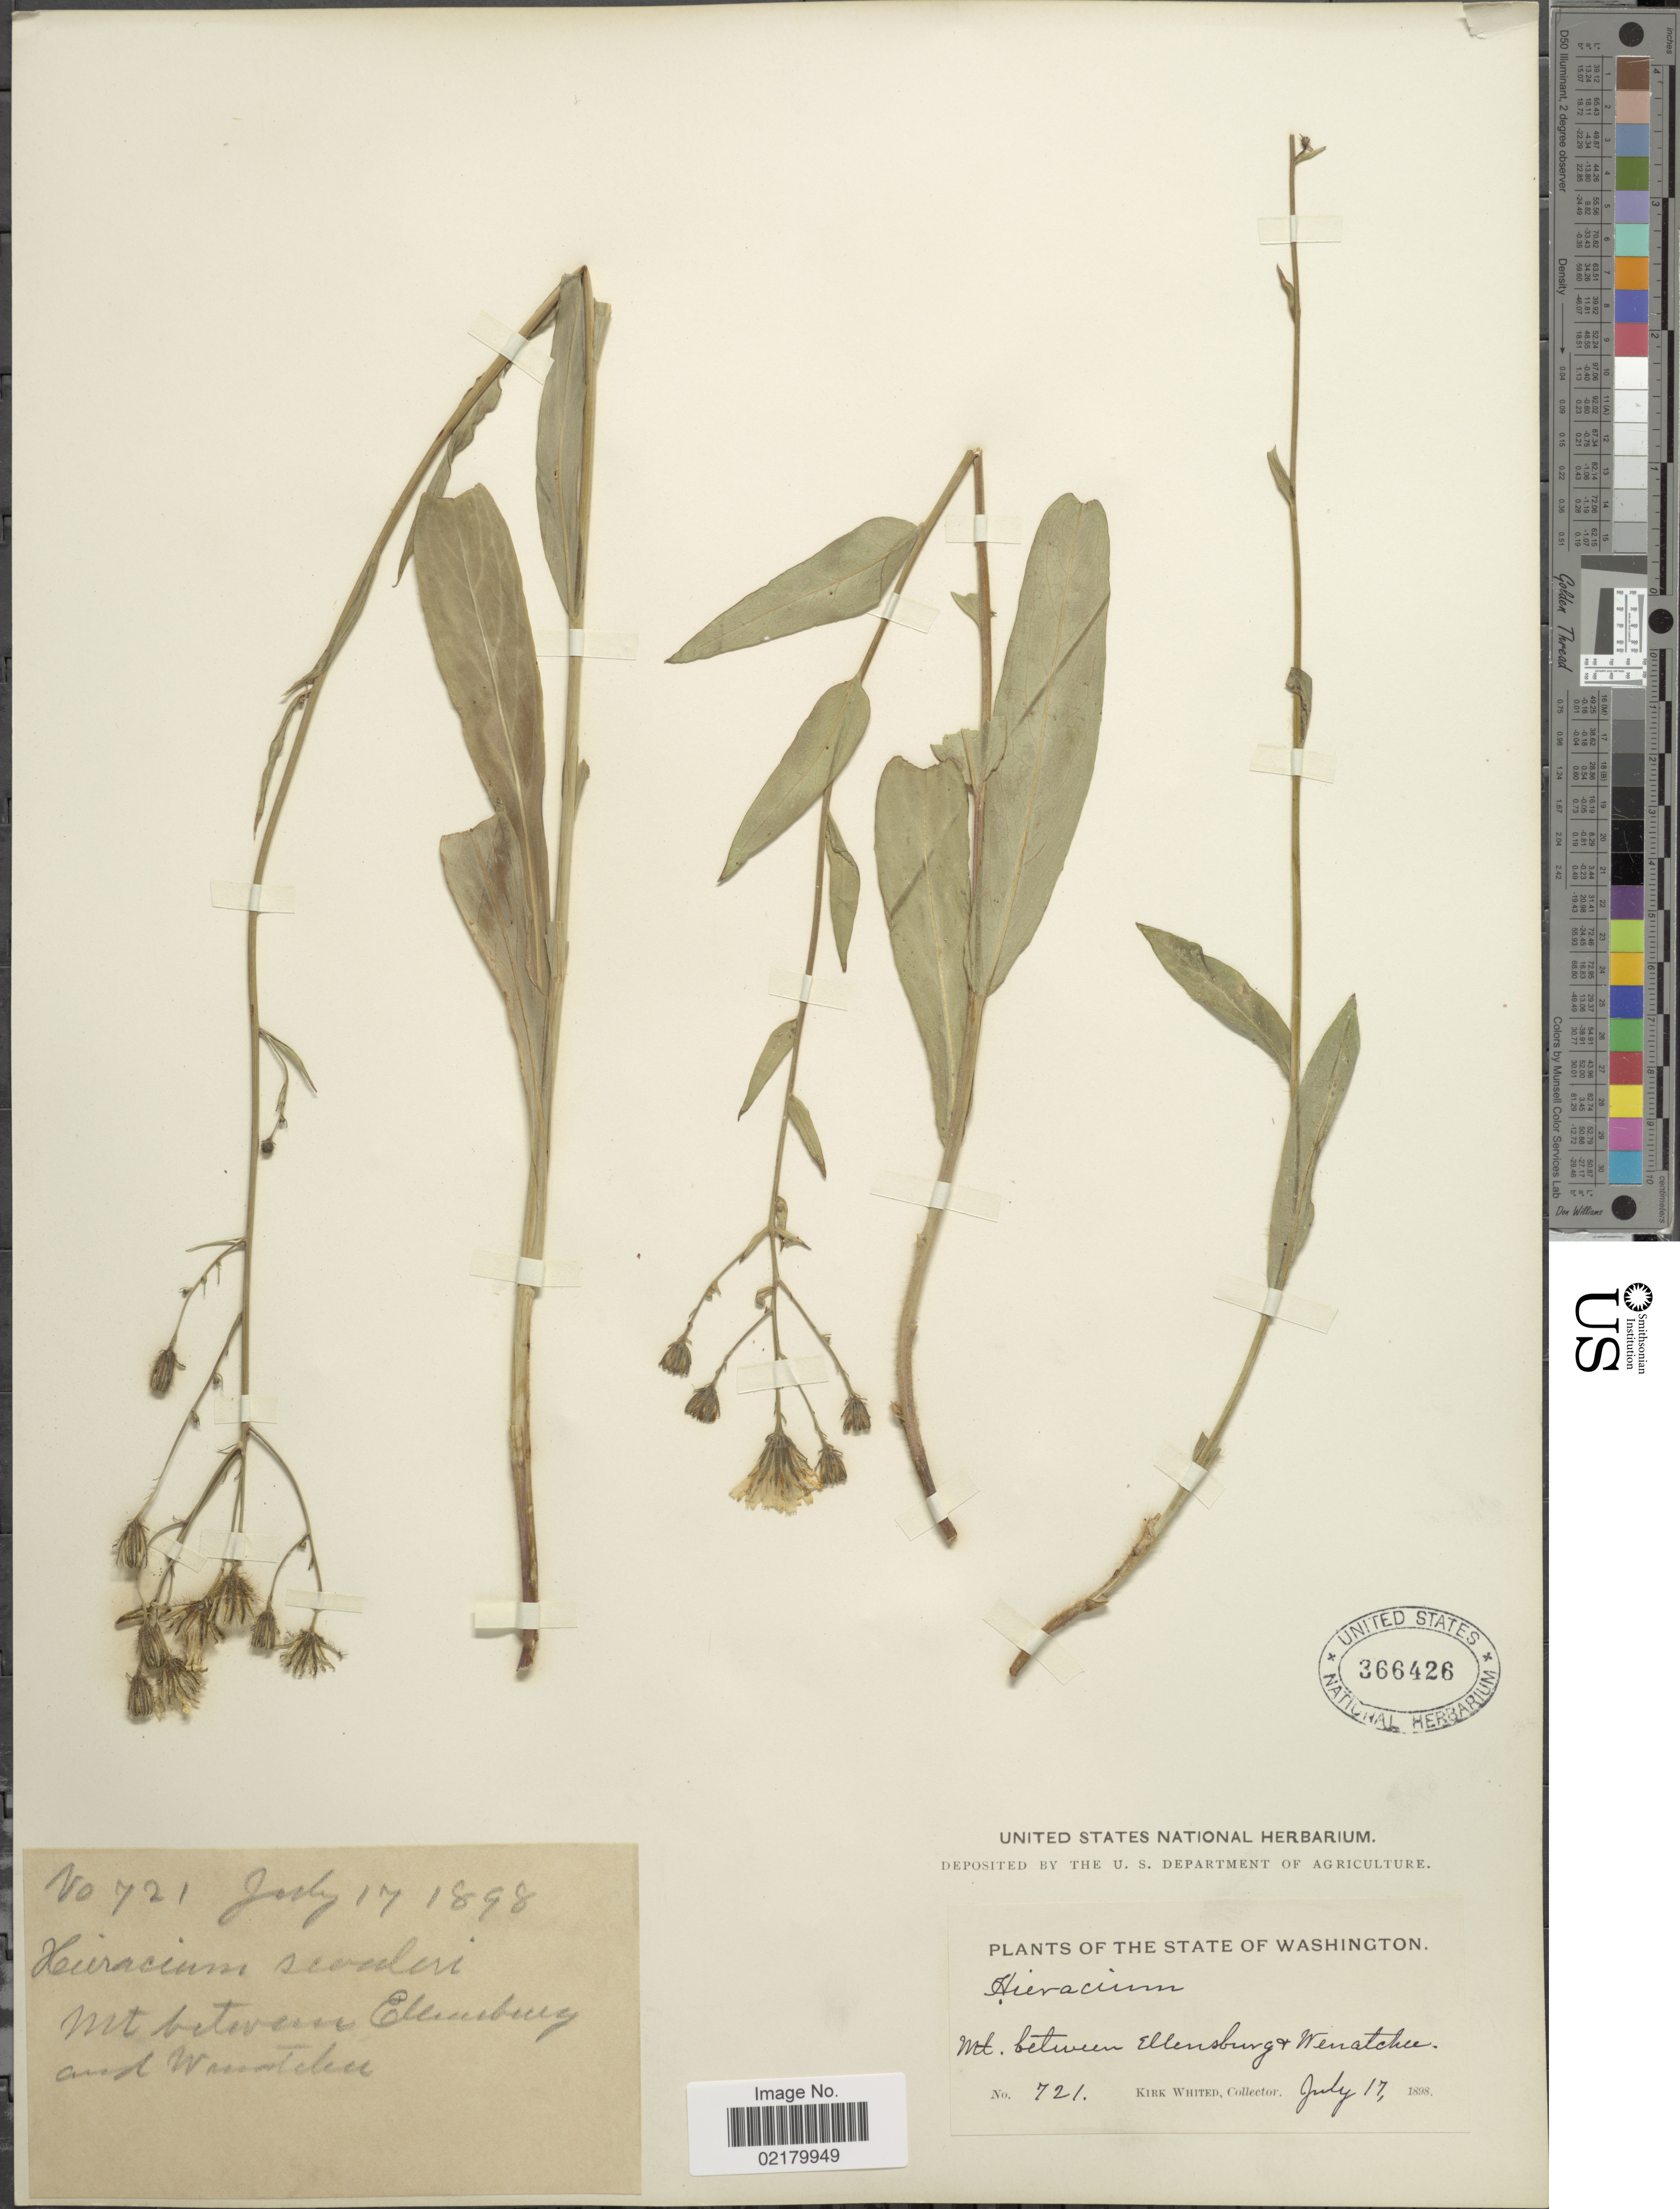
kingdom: Plantae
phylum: Tracheophyta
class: Magnoliopsida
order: Asterales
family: Asteraceae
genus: Hieracium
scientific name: Hieracium scouleri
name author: Hook.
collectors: K. Whited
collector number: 721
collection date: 1898-07-17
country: United States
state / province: Washington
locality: Mt between Ellensberg + Wenatchu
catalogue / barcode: US 366426